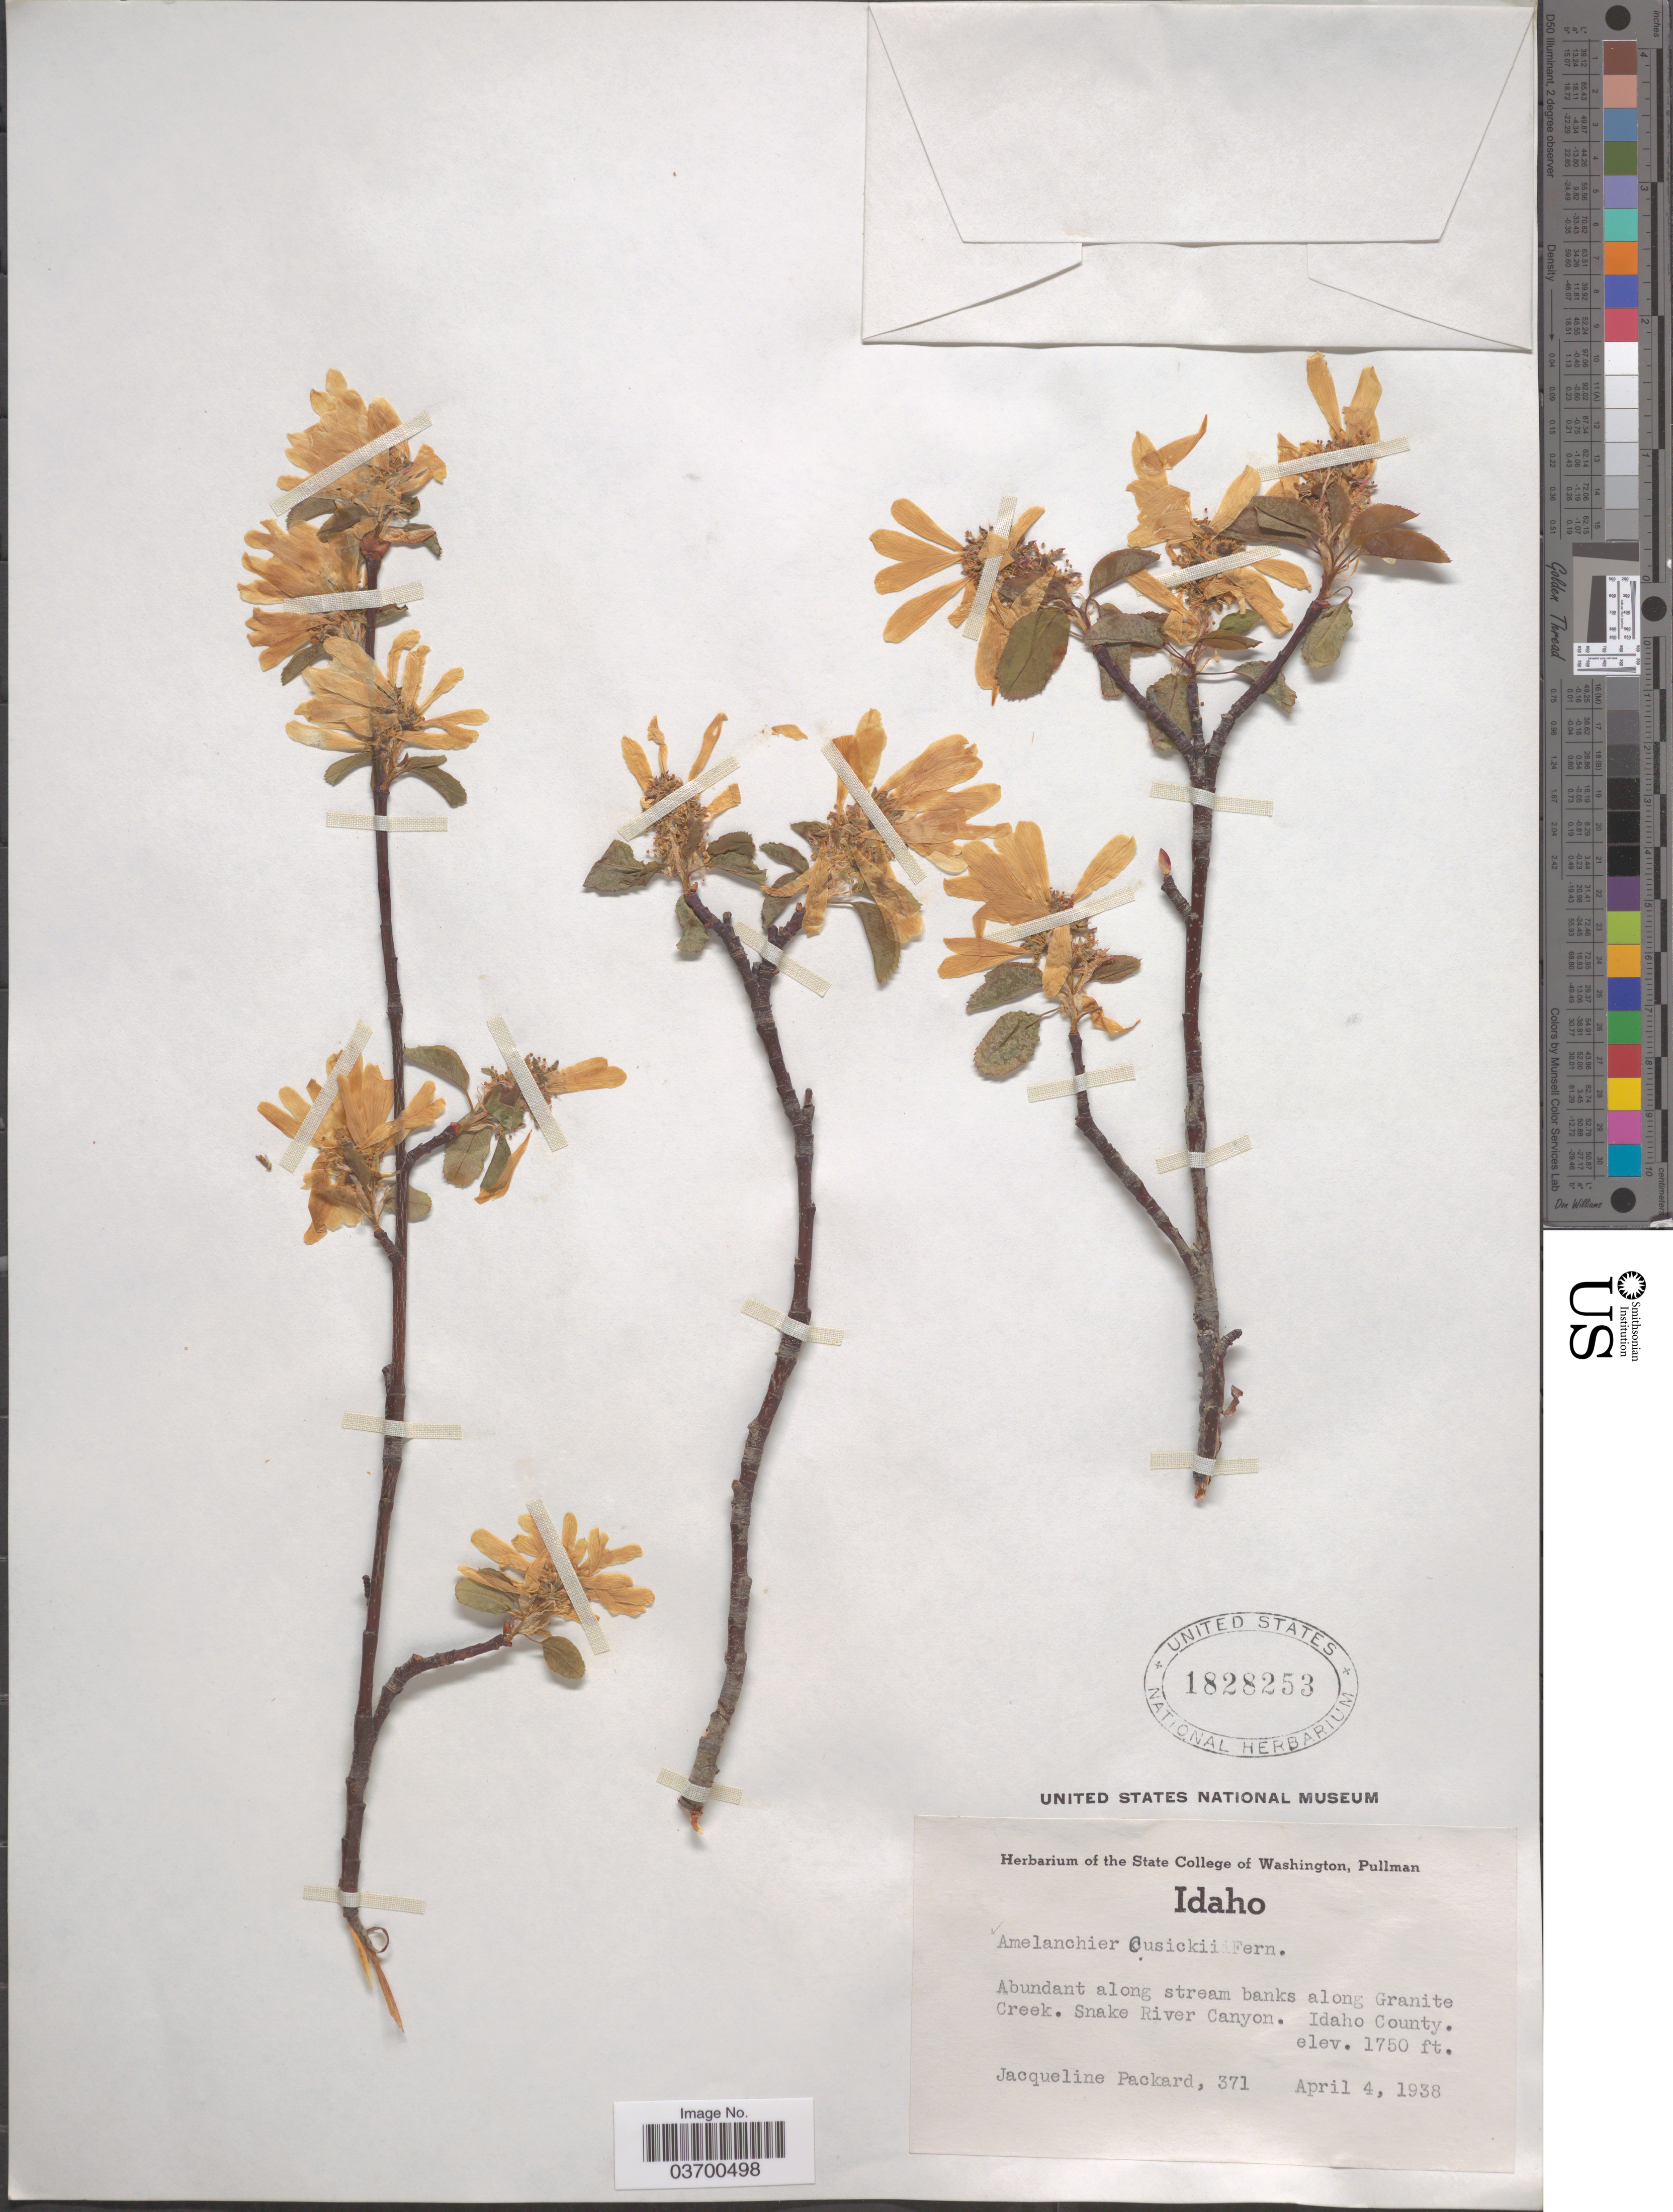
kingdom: Plantae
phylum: Tracheophyta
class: Magnoliopsida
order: Rosales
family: Rosaceae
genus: Amelanchier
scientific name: Amelanchier cusickii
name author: Fernald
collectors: J. Packard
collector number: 371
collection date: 1938-04-04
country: United States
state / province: Idaho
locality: Abundant along stream banks along Granite Creek. Snake River Canyon. Idaho County.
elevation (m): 533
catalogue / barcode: US 1828253